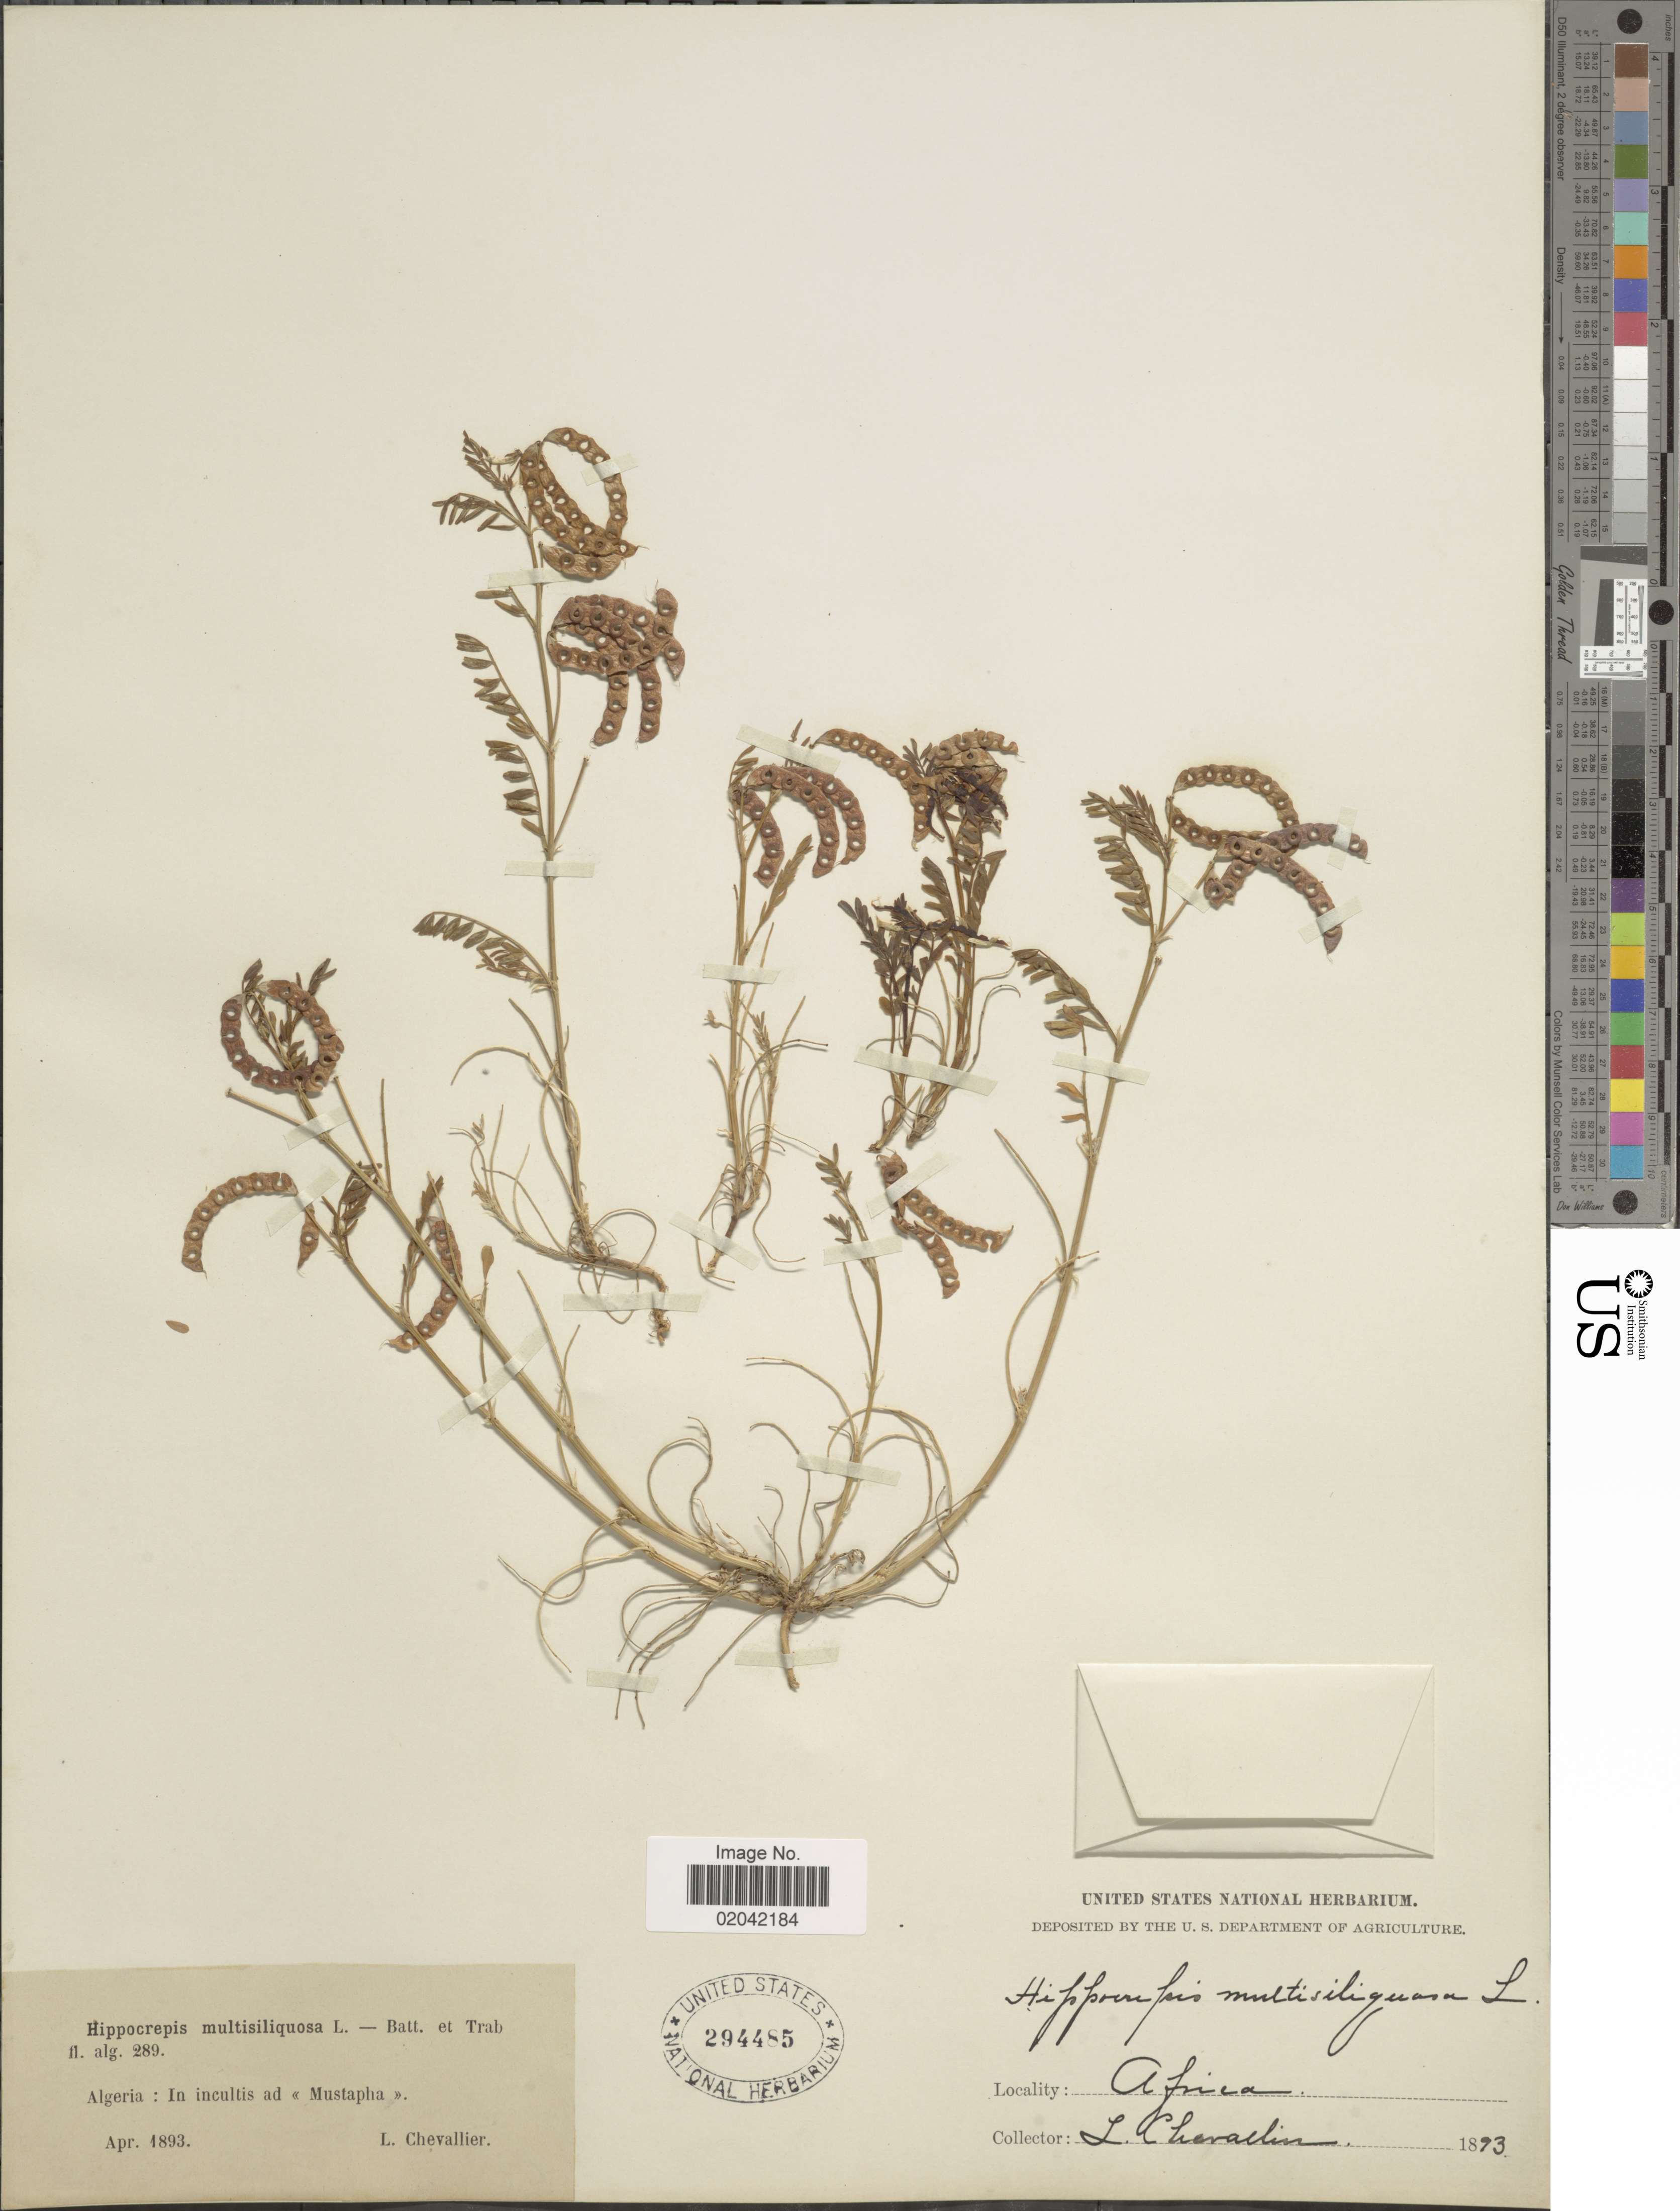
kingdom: Plantae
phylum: Tracheophyta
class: Magnoliopsida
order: Fabales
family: Fabaceae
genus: Hippocrepis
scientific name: Hippocrepis multisiliquosa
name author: L.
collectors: L. Chevallier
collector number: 289?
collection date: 1893-04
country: Algeria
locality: Africa. Algeira: In incultis ad << Mustapha>>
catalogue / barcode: US 294485